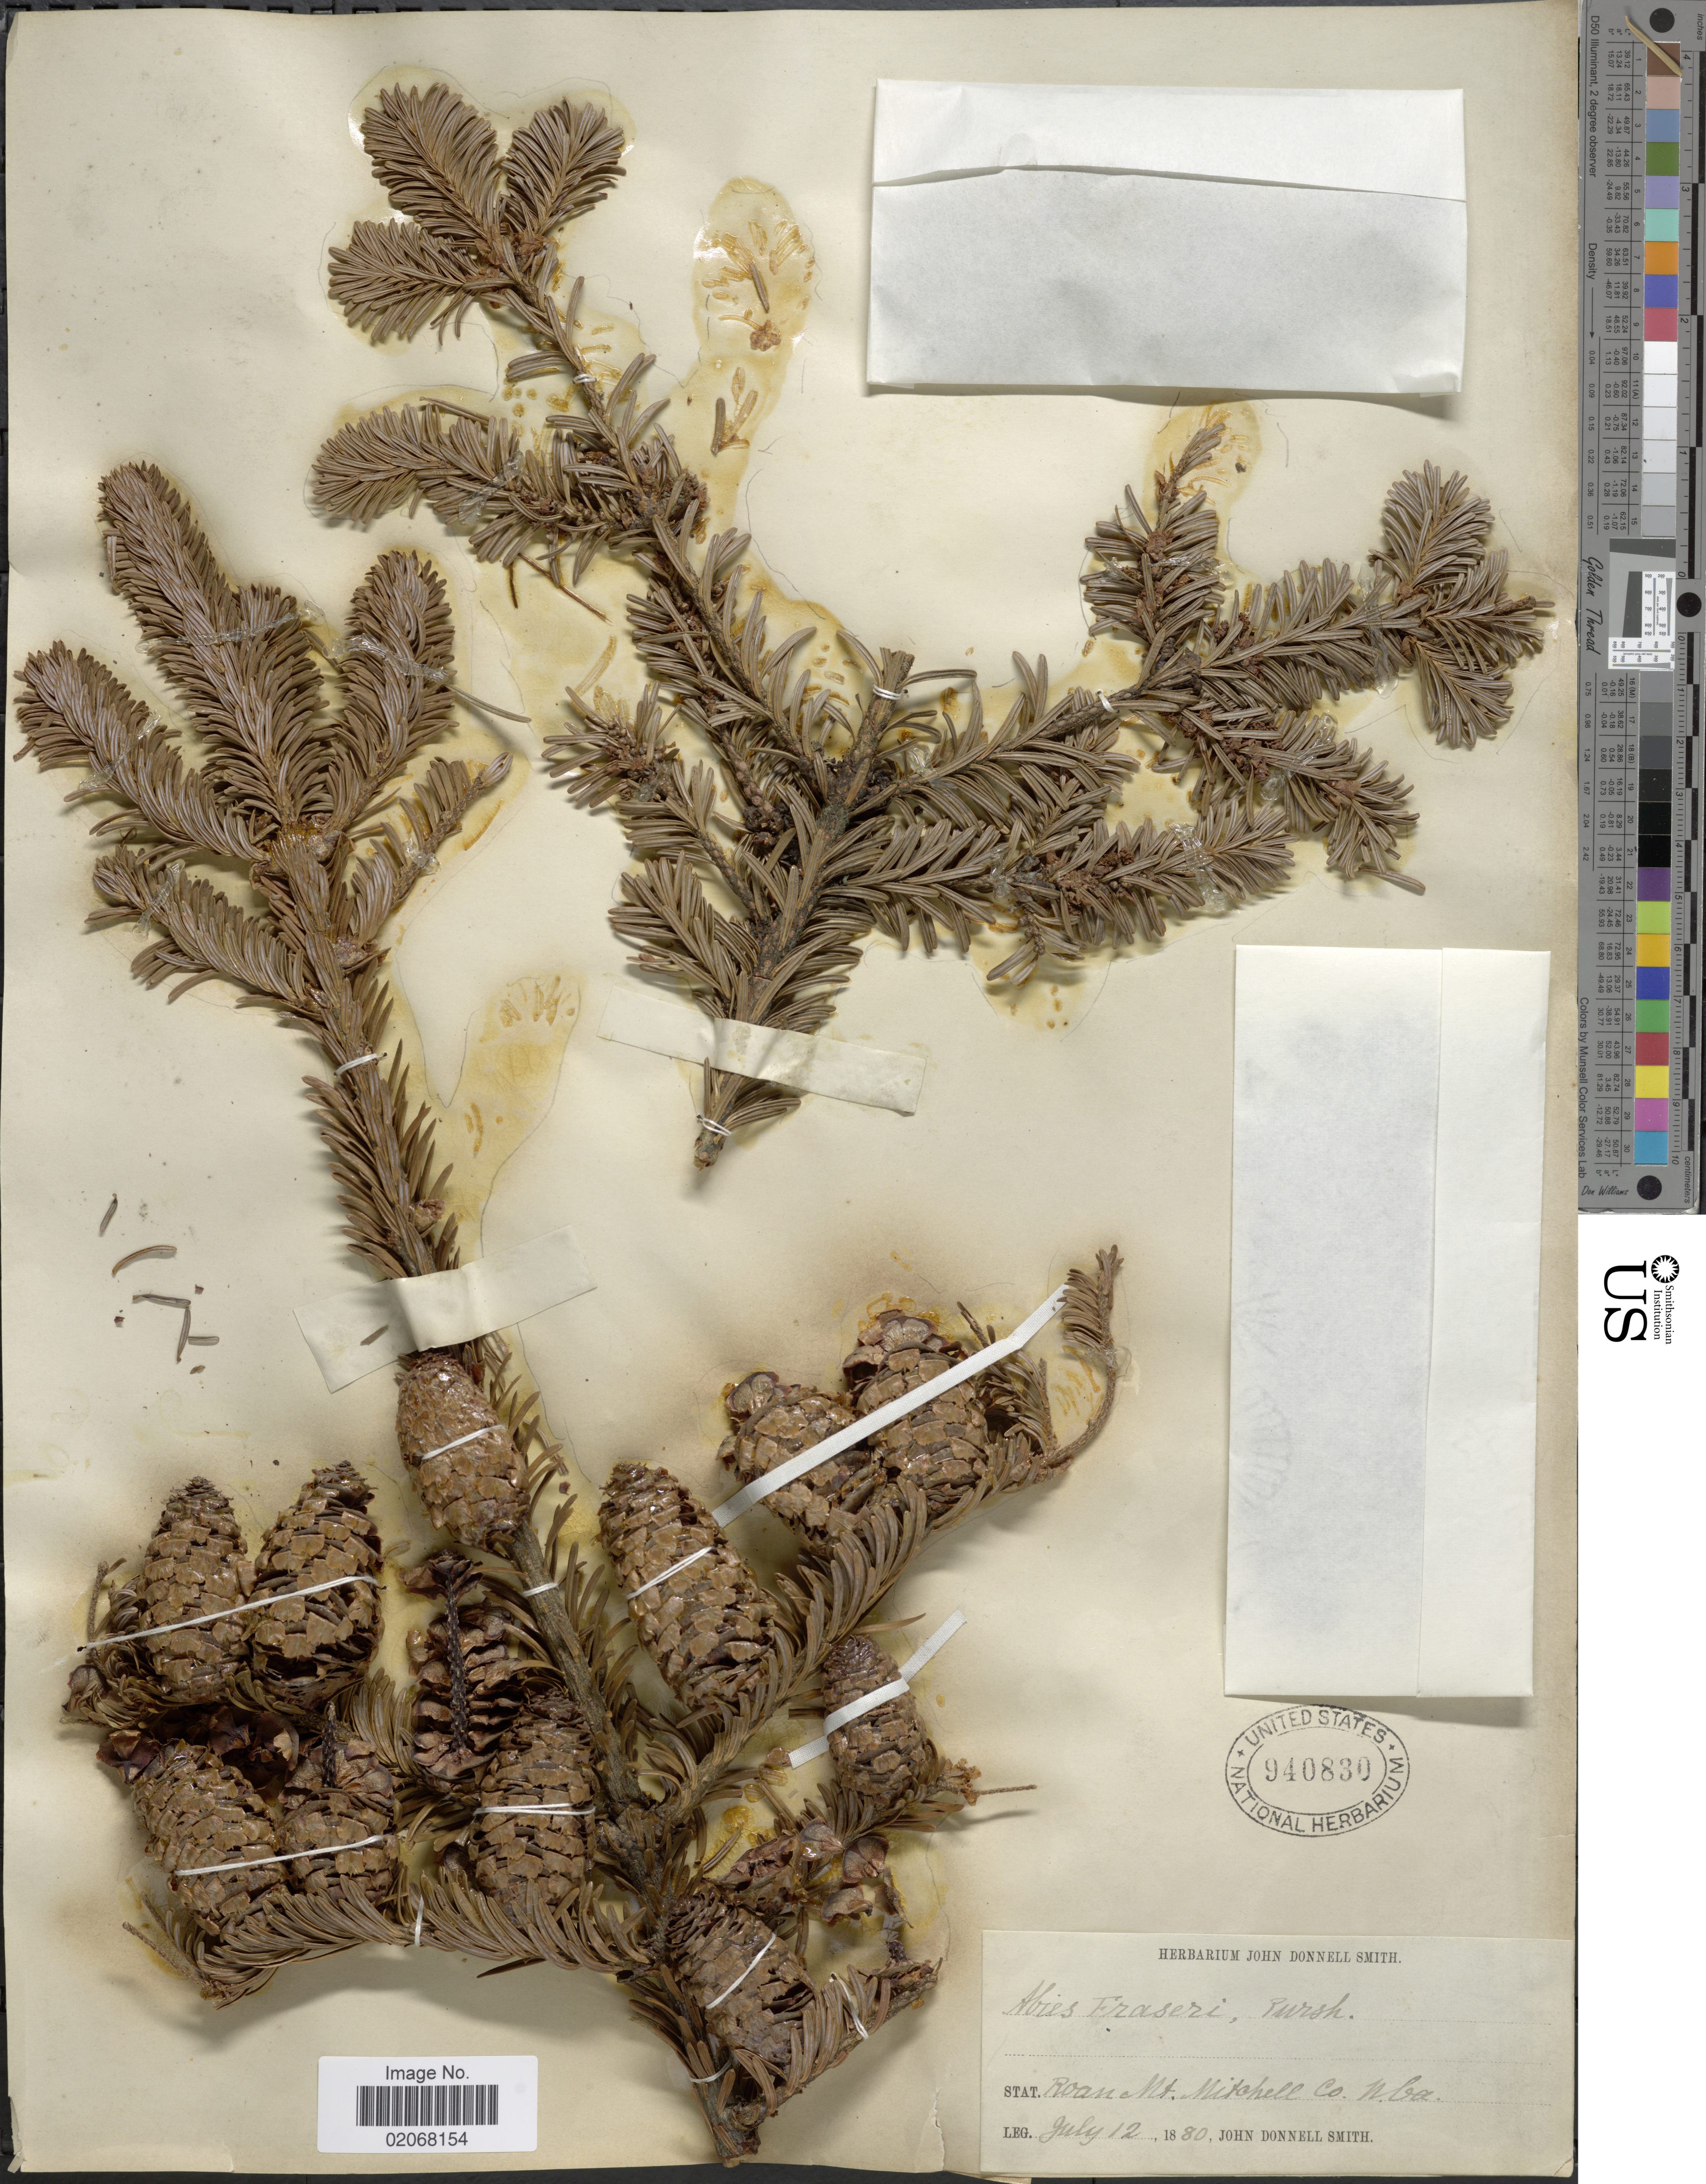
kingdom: Plantae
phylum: Tracheophyta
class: Pinopsida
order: Pinales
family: Pinaceae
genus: Abies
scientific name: Abies fraseri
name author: (Pursh) Poir.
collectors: J. Donnell Smith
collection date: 1880-07-12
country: United States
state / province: North Carolina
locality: Roan Mt., Mtchell Co., N. Ca.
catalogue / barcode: US 940830